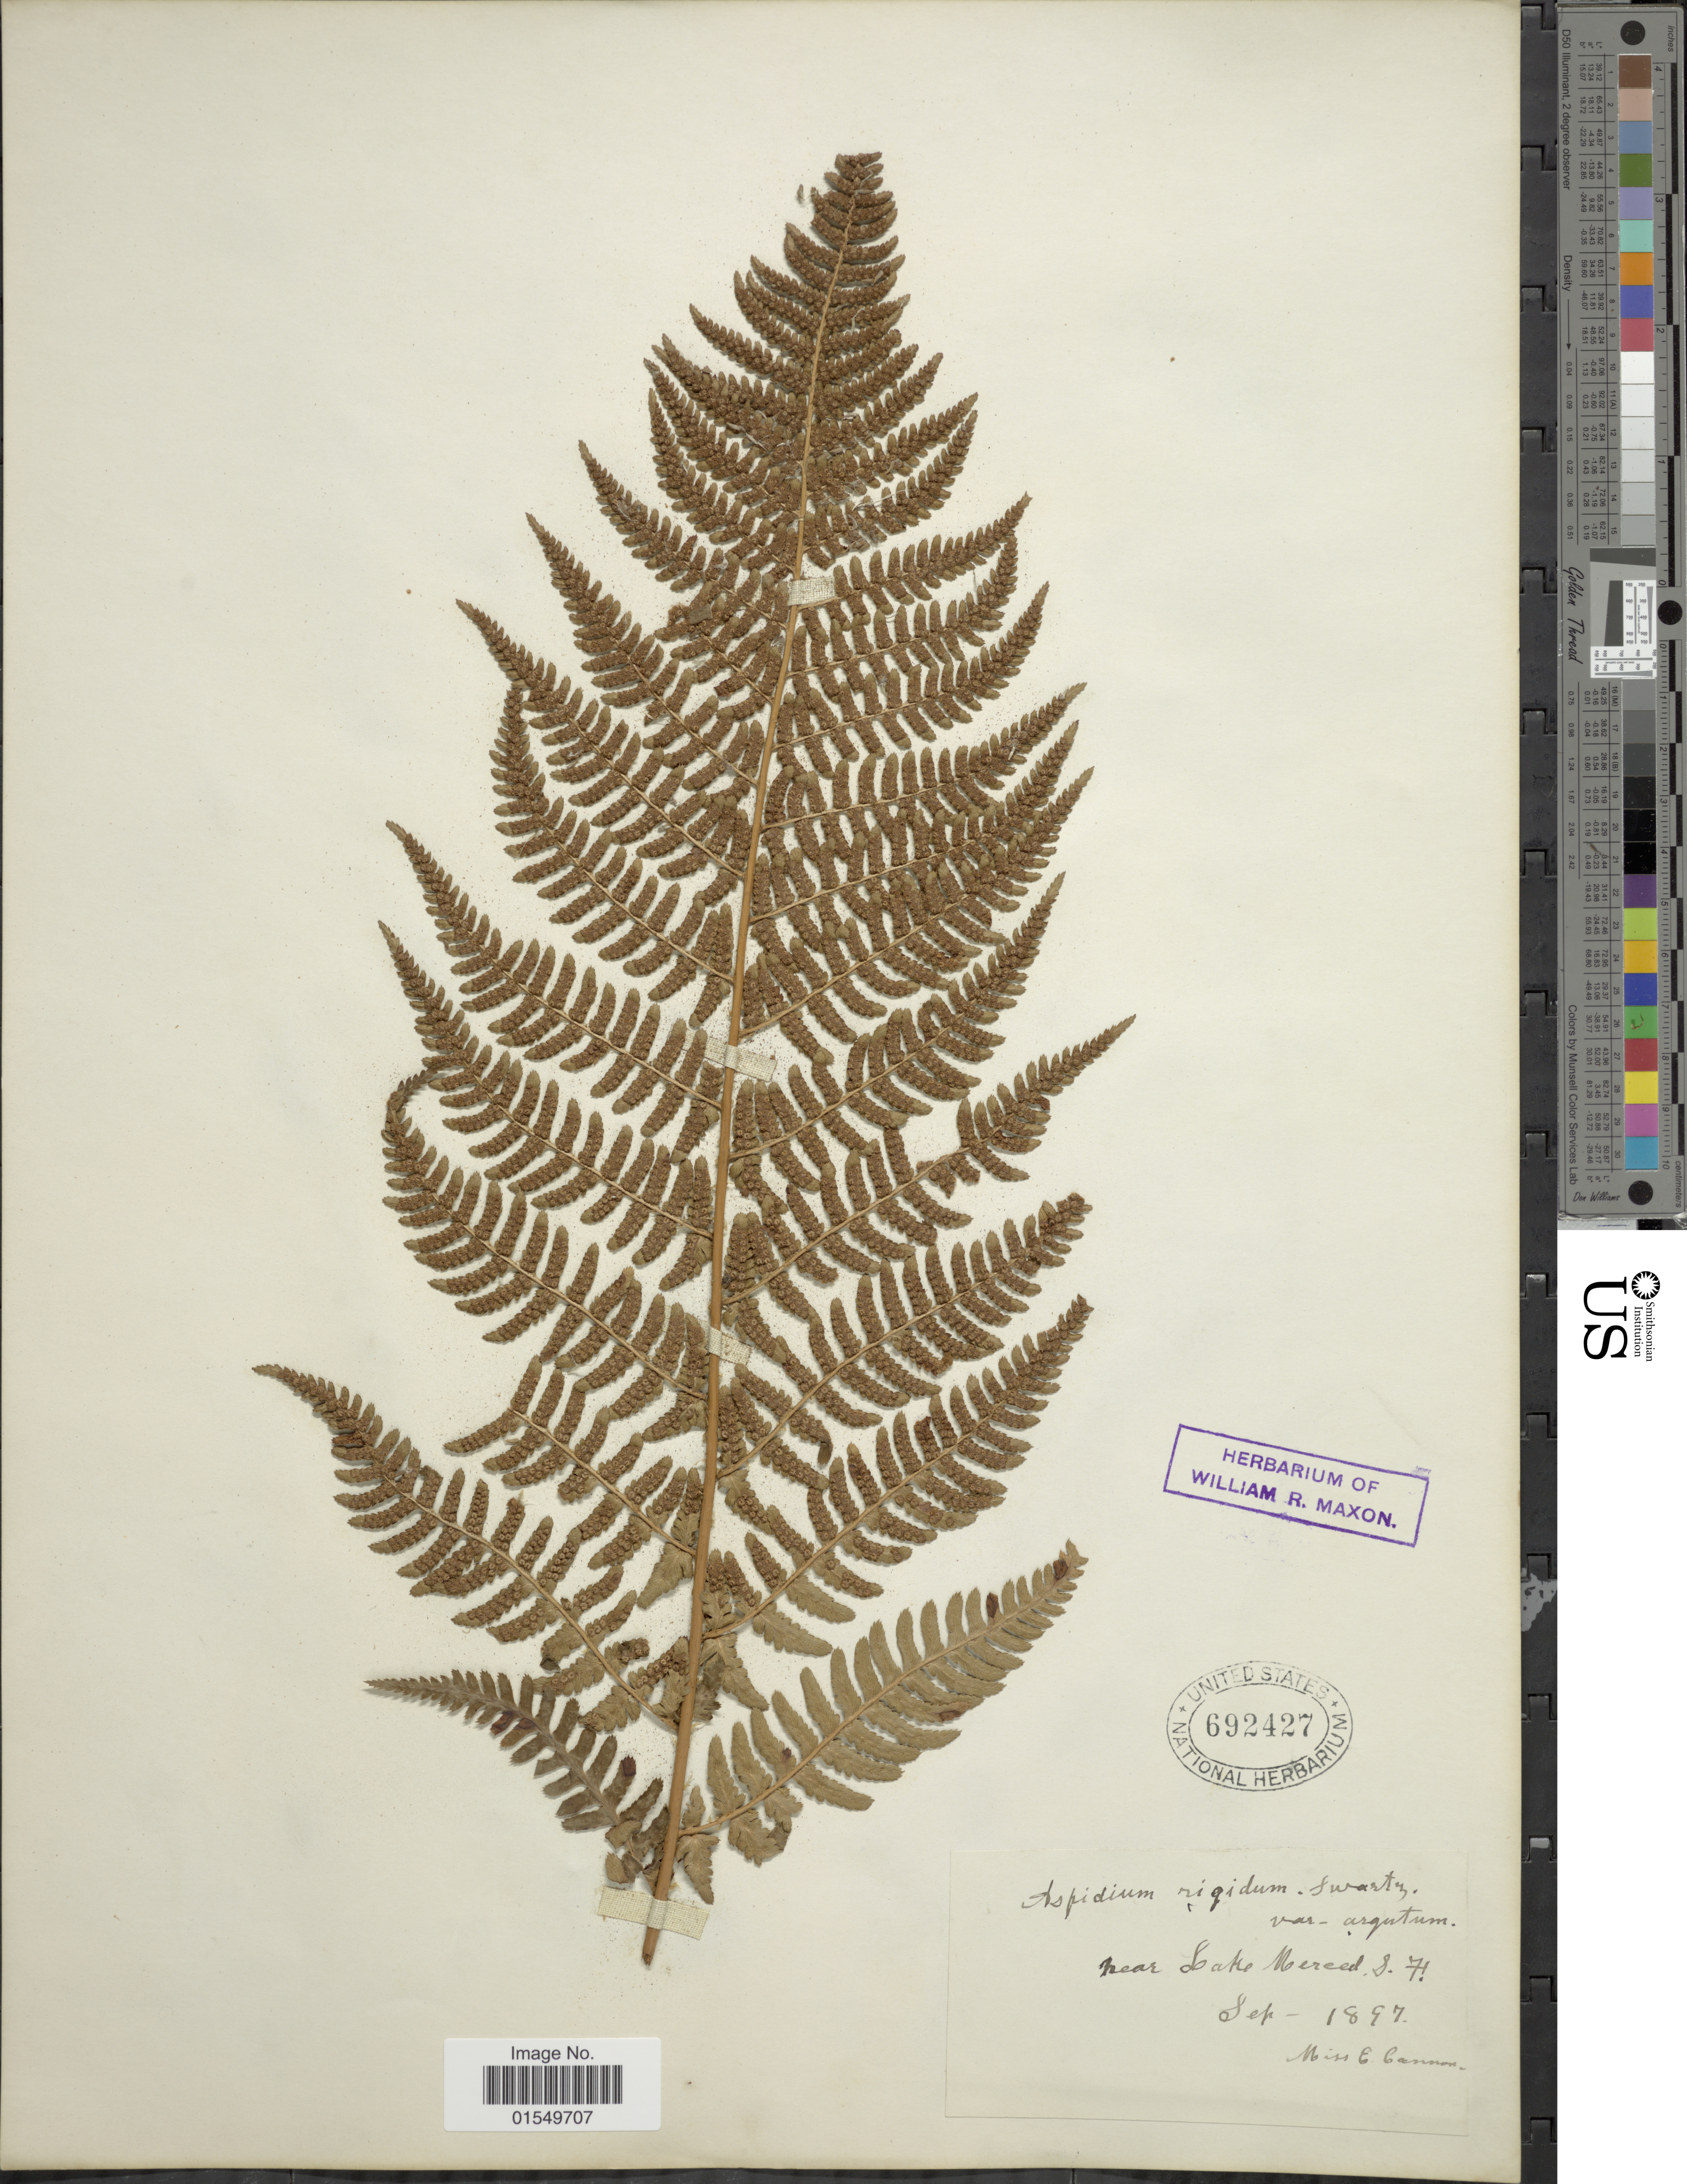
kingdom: Plantae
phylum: Tracheophyta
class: Polypodiopsida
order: Polypodiales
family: Dryopteridaceae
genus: Dryopteris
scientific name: Dryopteris arguta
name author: (Kaulf.) Maxon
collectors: E. Cannon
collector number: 71*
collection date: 1897-09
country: United States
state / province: California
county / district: San Francisco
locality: Near Lake Merced S.F.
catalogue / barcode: US 692427